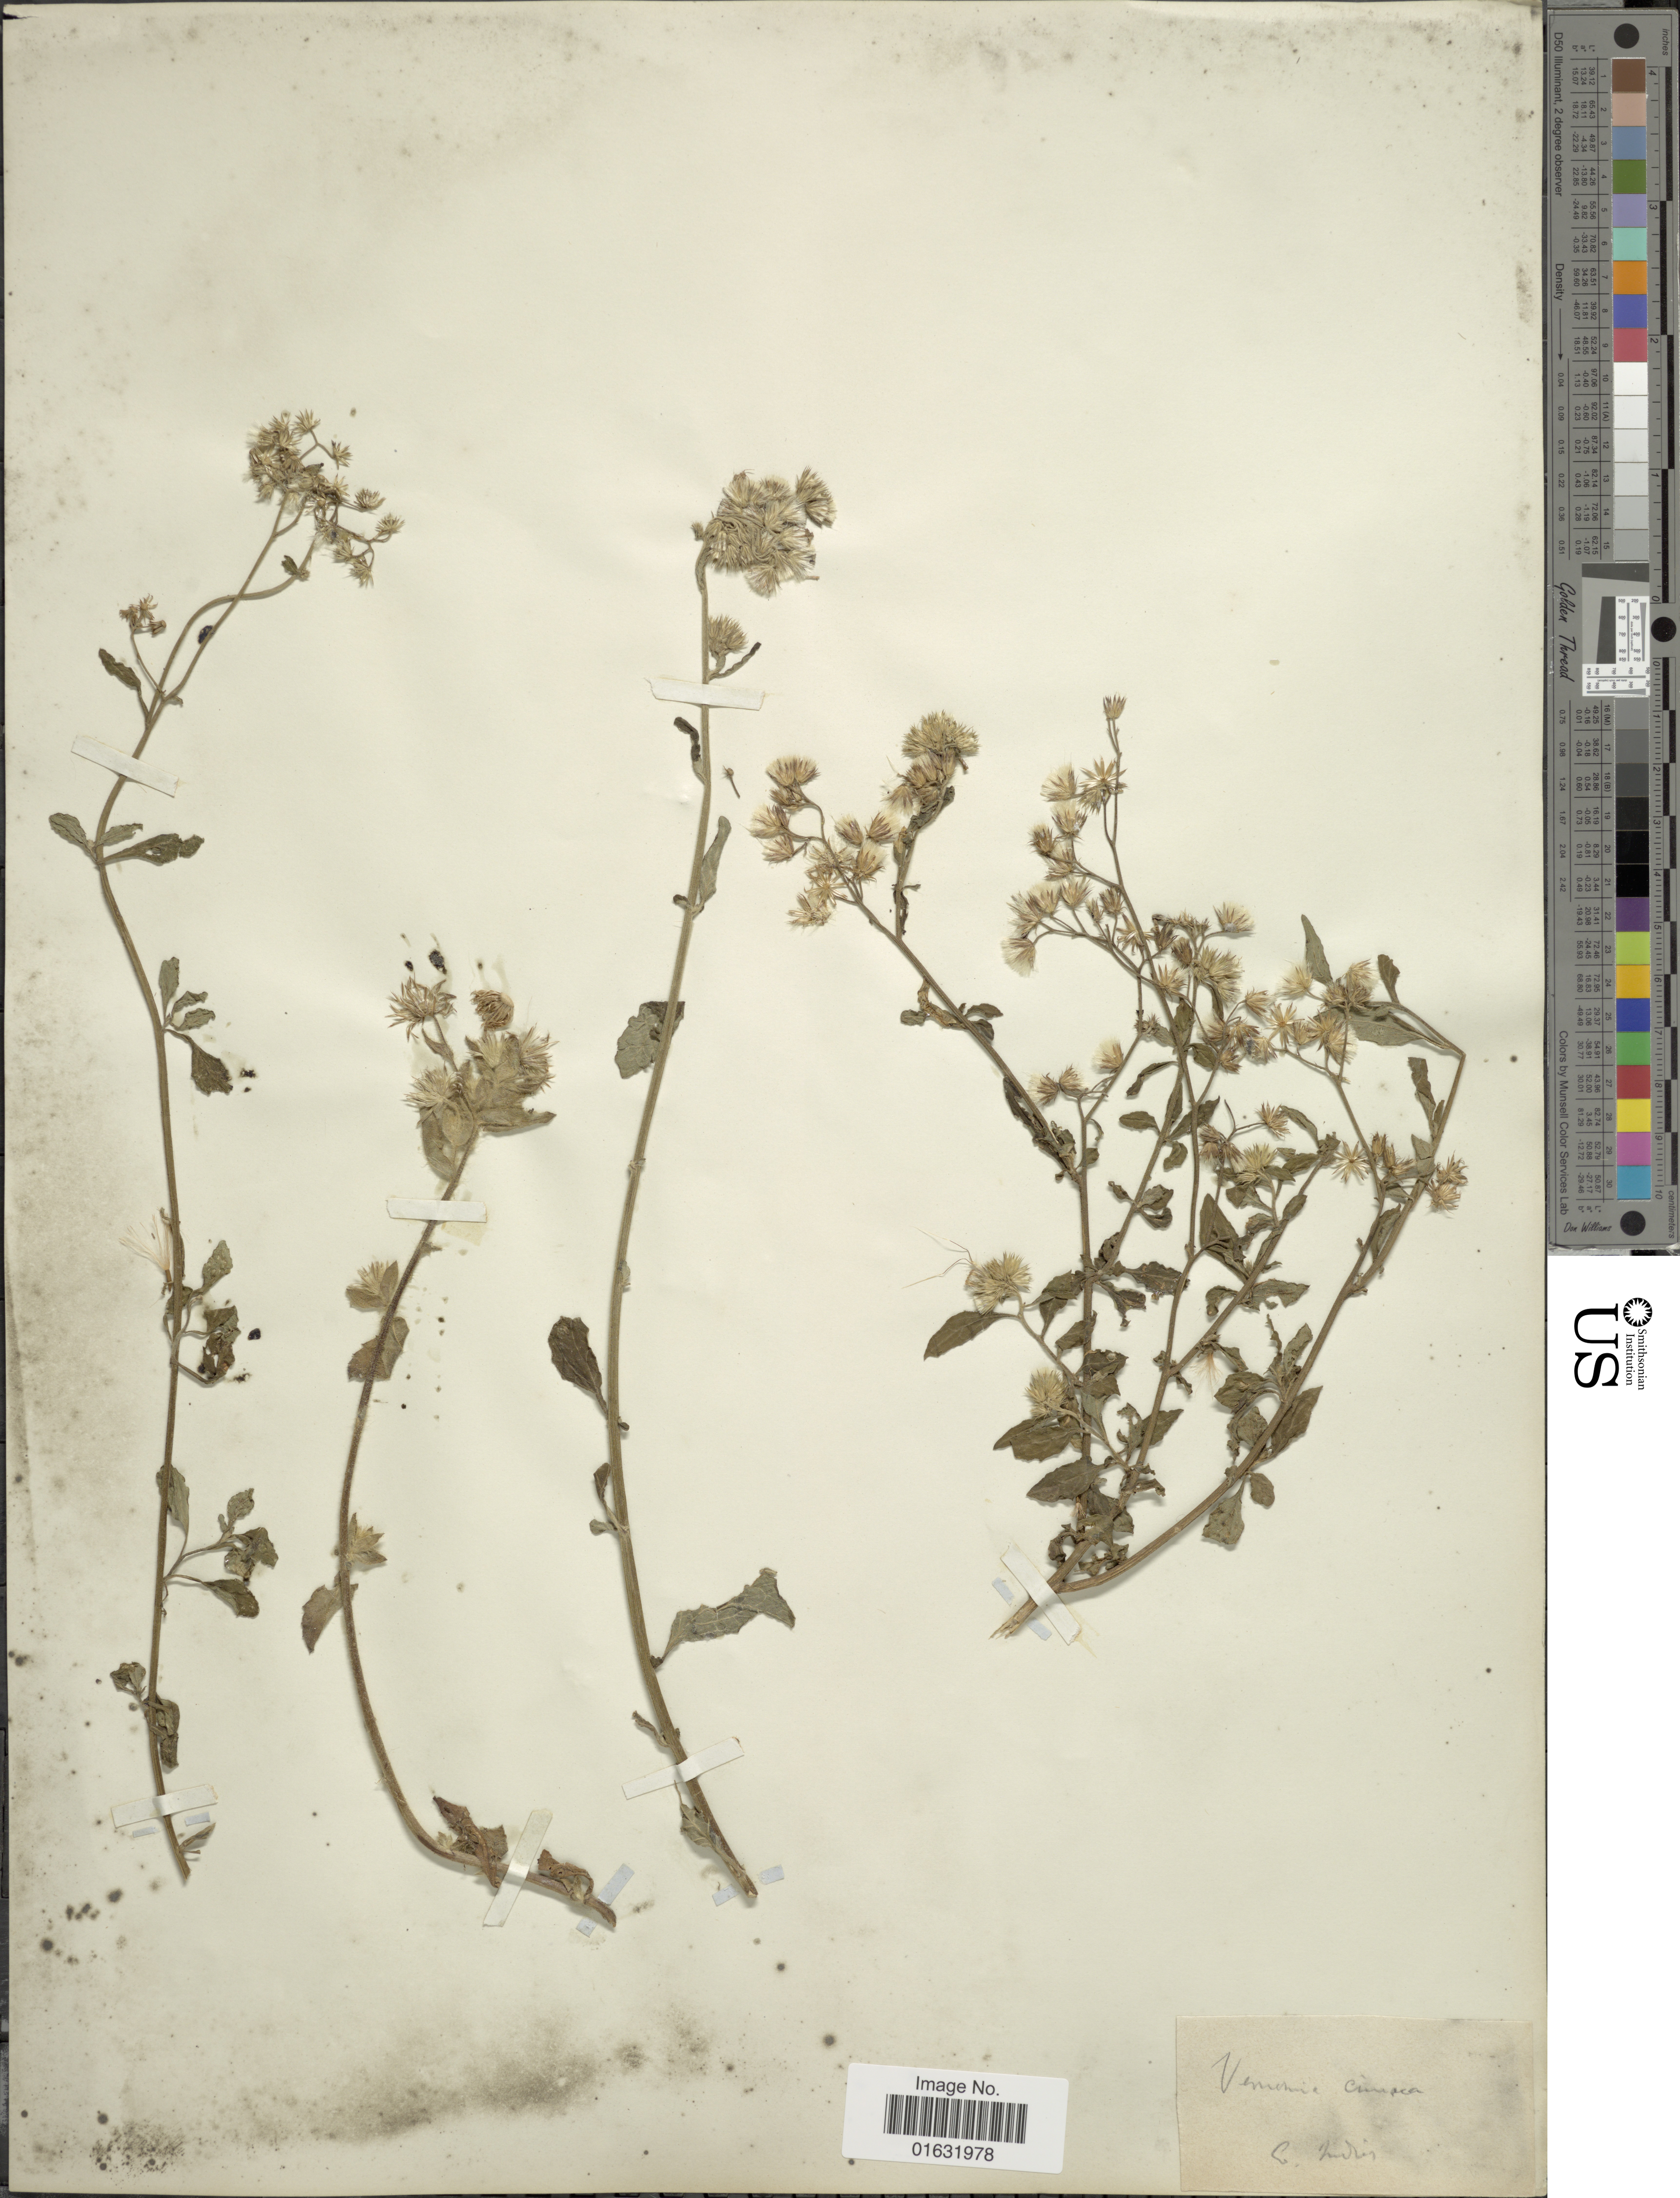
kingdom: Plantae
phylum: Tracheophyta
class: Magnoliopsida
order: Asterales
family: Asteraceae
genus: Cyanthillium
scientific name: Cyanthillium cinereum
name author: (L.) H. Rob.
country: India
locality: S. India.